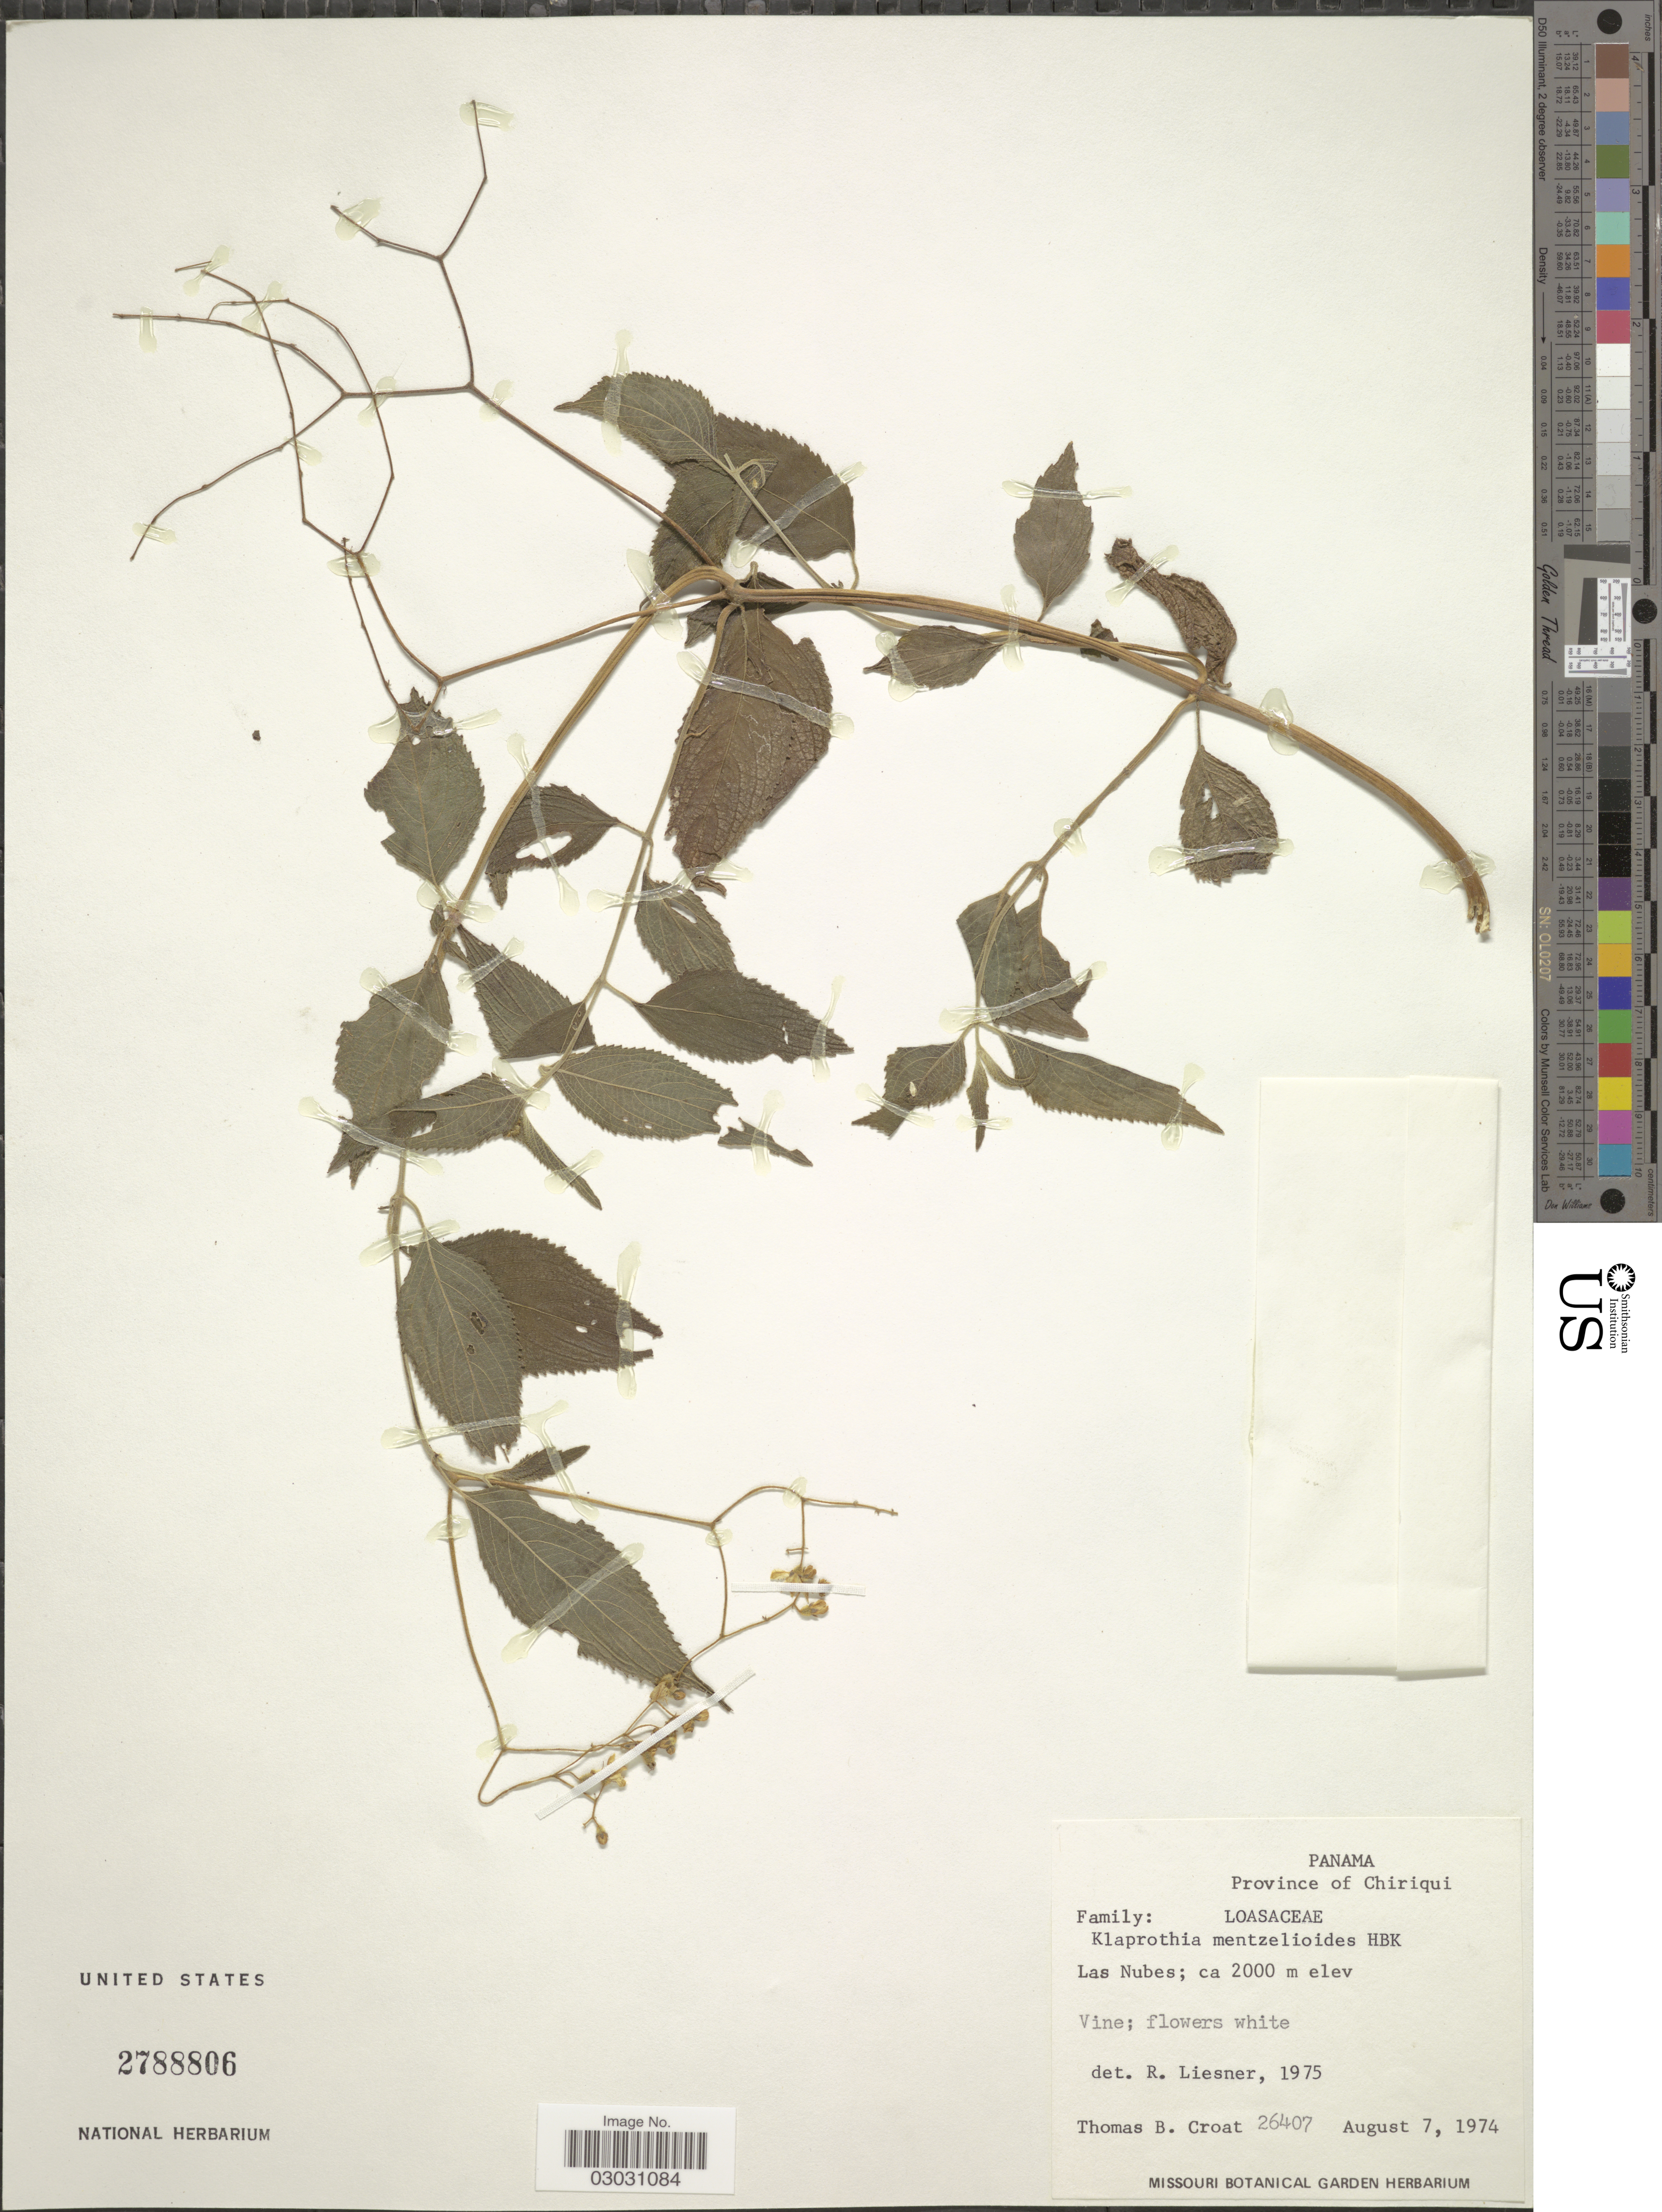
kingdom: Plantae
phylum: Tracheophyta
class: Magnoliopsida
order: Cornales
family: Loasaceae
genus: Klaprothia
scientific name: Klaprothia mentzelioides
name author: Kunth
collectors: T. B. Croat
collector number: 26407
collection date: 1974-08-07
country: Panama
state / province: Chiriqui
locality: Las Nubes.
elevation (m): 2000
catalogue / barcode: US 2788806